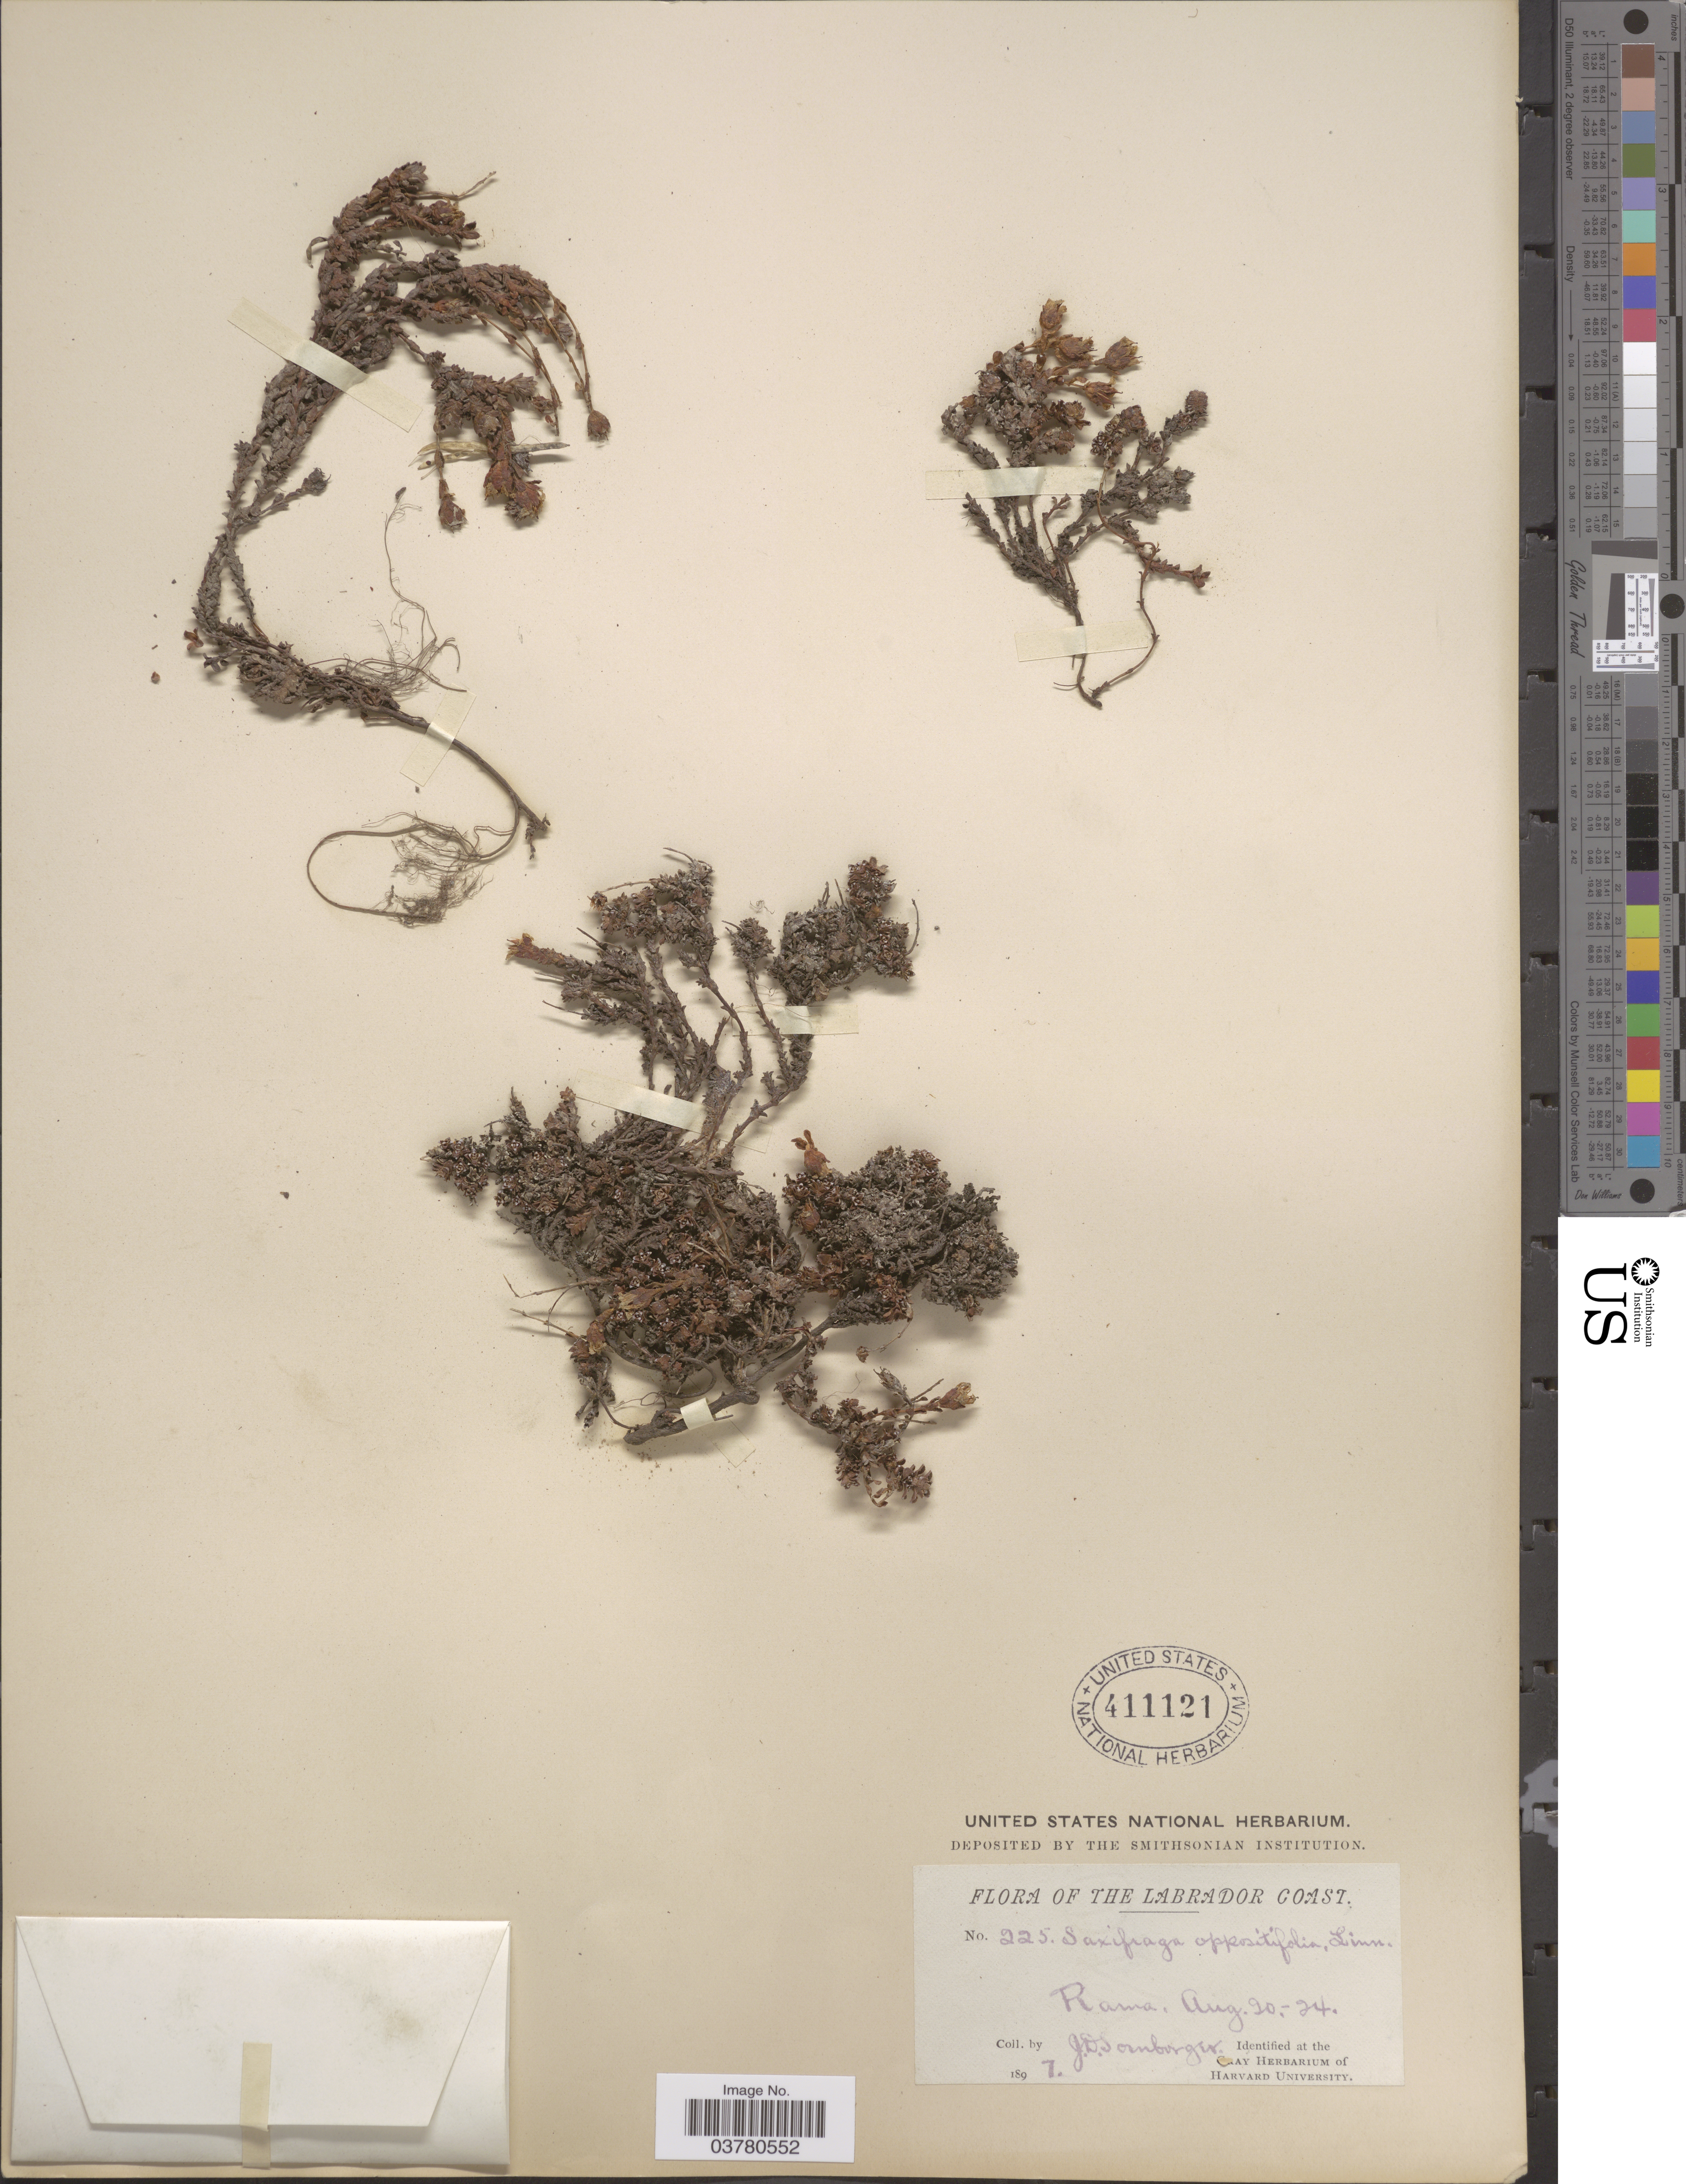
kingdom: Plantae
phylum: Tracheophyta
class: Magnoliopsida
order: Saxifragales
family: Saxifragaceae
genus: Saxifraga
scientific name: Saxifraga oppositifolia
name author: L.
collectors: J. Sornborger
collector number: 225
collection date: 1897-08-20/1897-08-24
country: Canada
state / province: Newfoundland and Labrador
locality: The Labrador Coast. Rama.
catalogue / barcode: US 411121